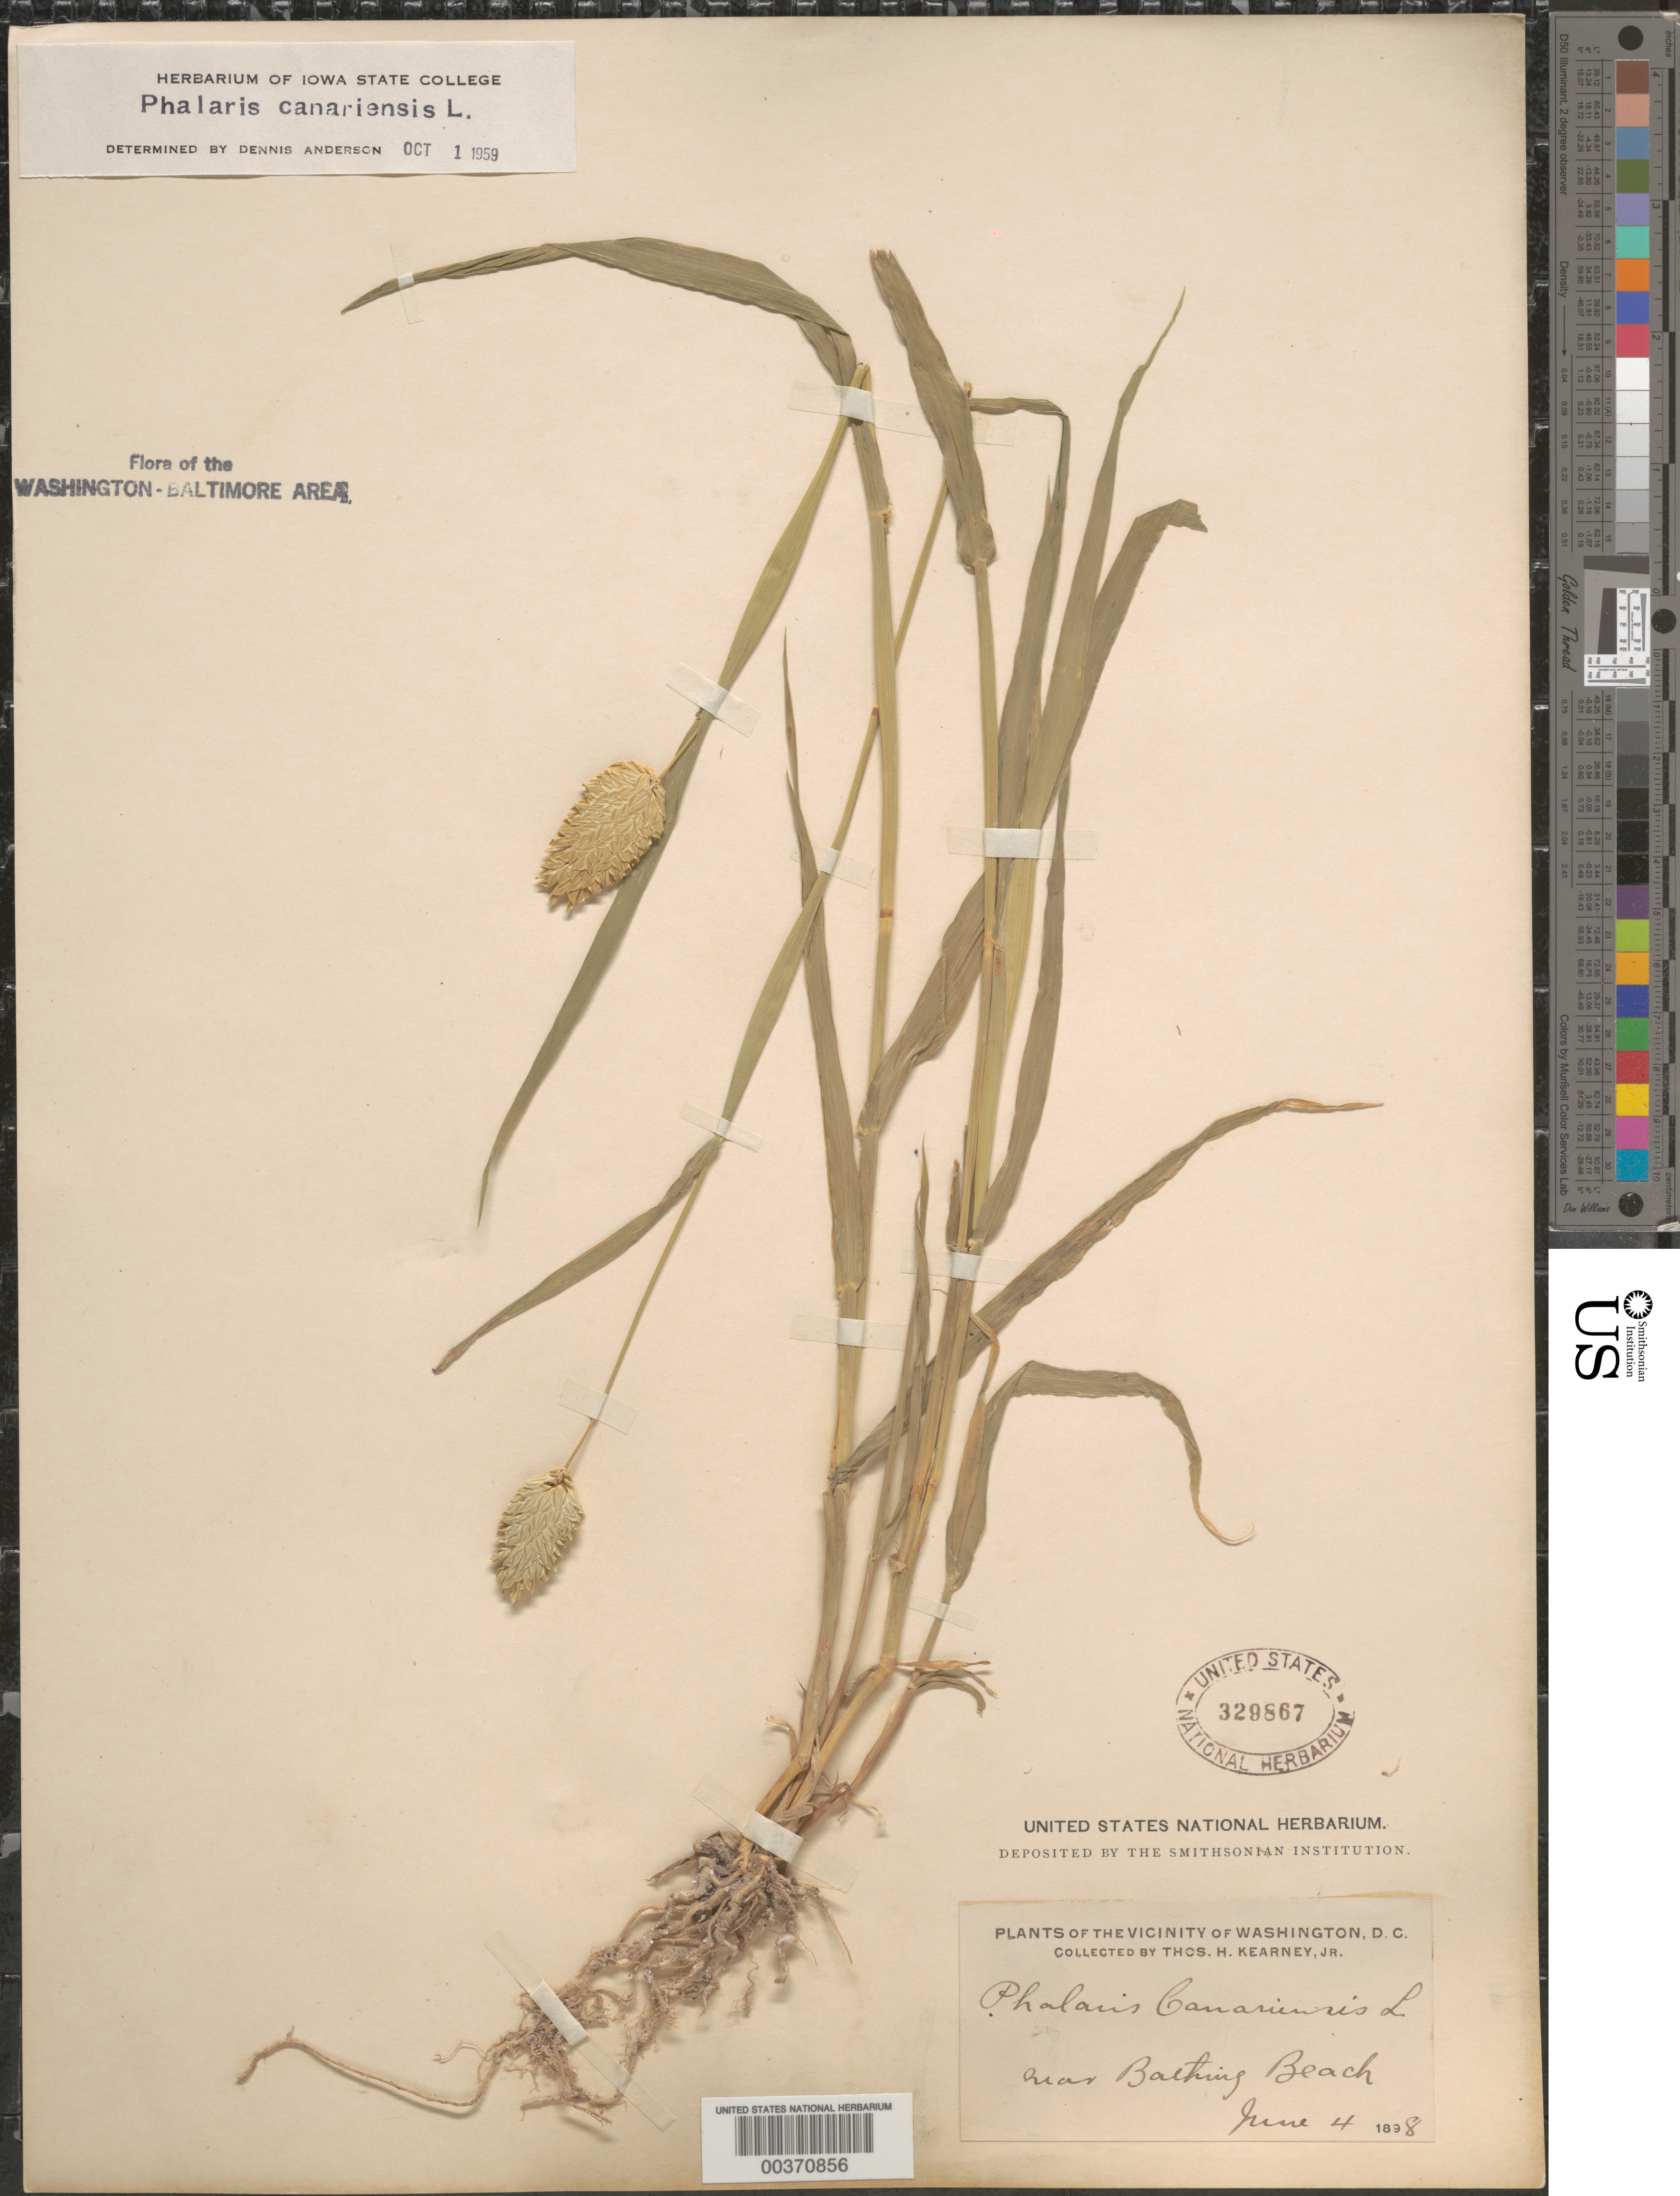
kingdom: Plantae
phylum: Tracheophyta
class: Liliopsida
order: Poales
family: Poaceae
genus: Phalaris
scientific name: Phalaris canariensis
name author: L.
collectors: T. H. Kearney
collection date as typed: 04 Jun 1898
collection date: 1898-06-04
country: United States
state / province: District of Columbia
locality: Washington DC area, Bathing Beach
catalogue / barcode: US 329867